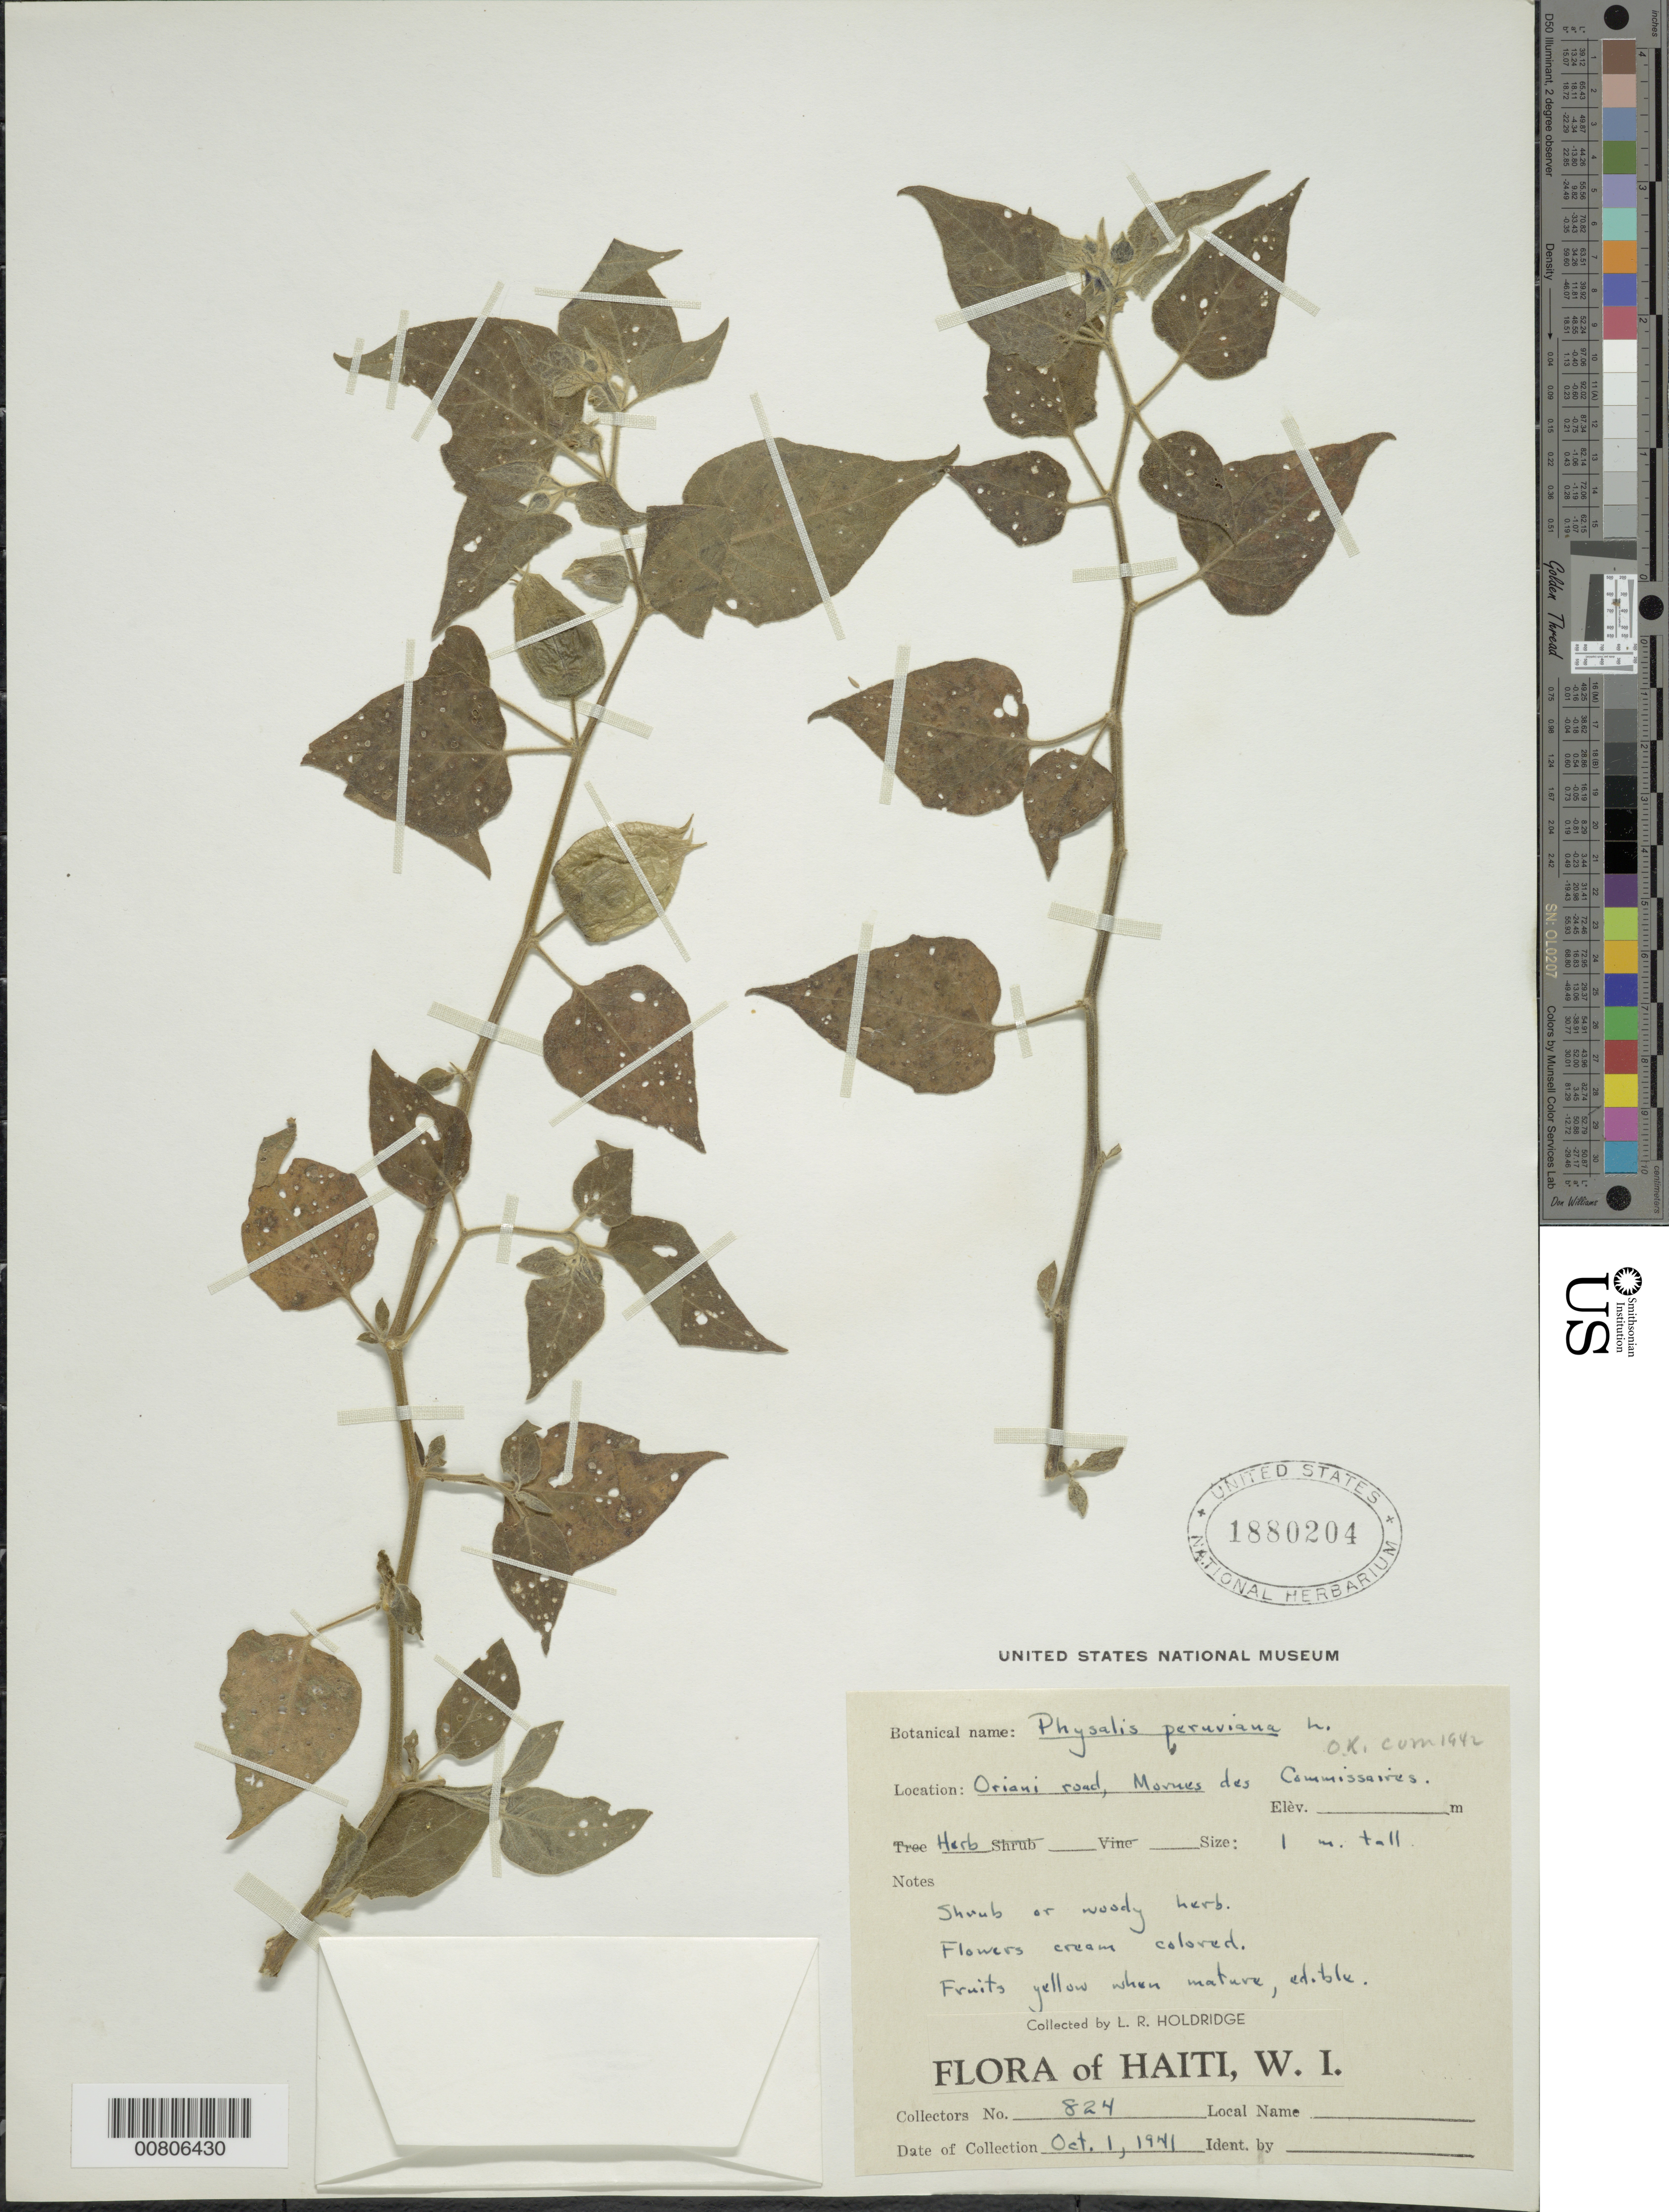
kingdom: Plantae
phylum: Tracheophyta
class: Magnoliopsida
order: Solanales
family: Solanaceae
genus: Physalis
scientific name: Physalis peruviana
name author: L.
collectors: L. Holdridge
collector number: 824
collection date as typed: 01 Oct 1941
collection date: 1941-10-01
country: Haiti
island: Hispaniola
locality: Mornes des Commissaires, Oriani Road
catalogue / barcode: US 1880204